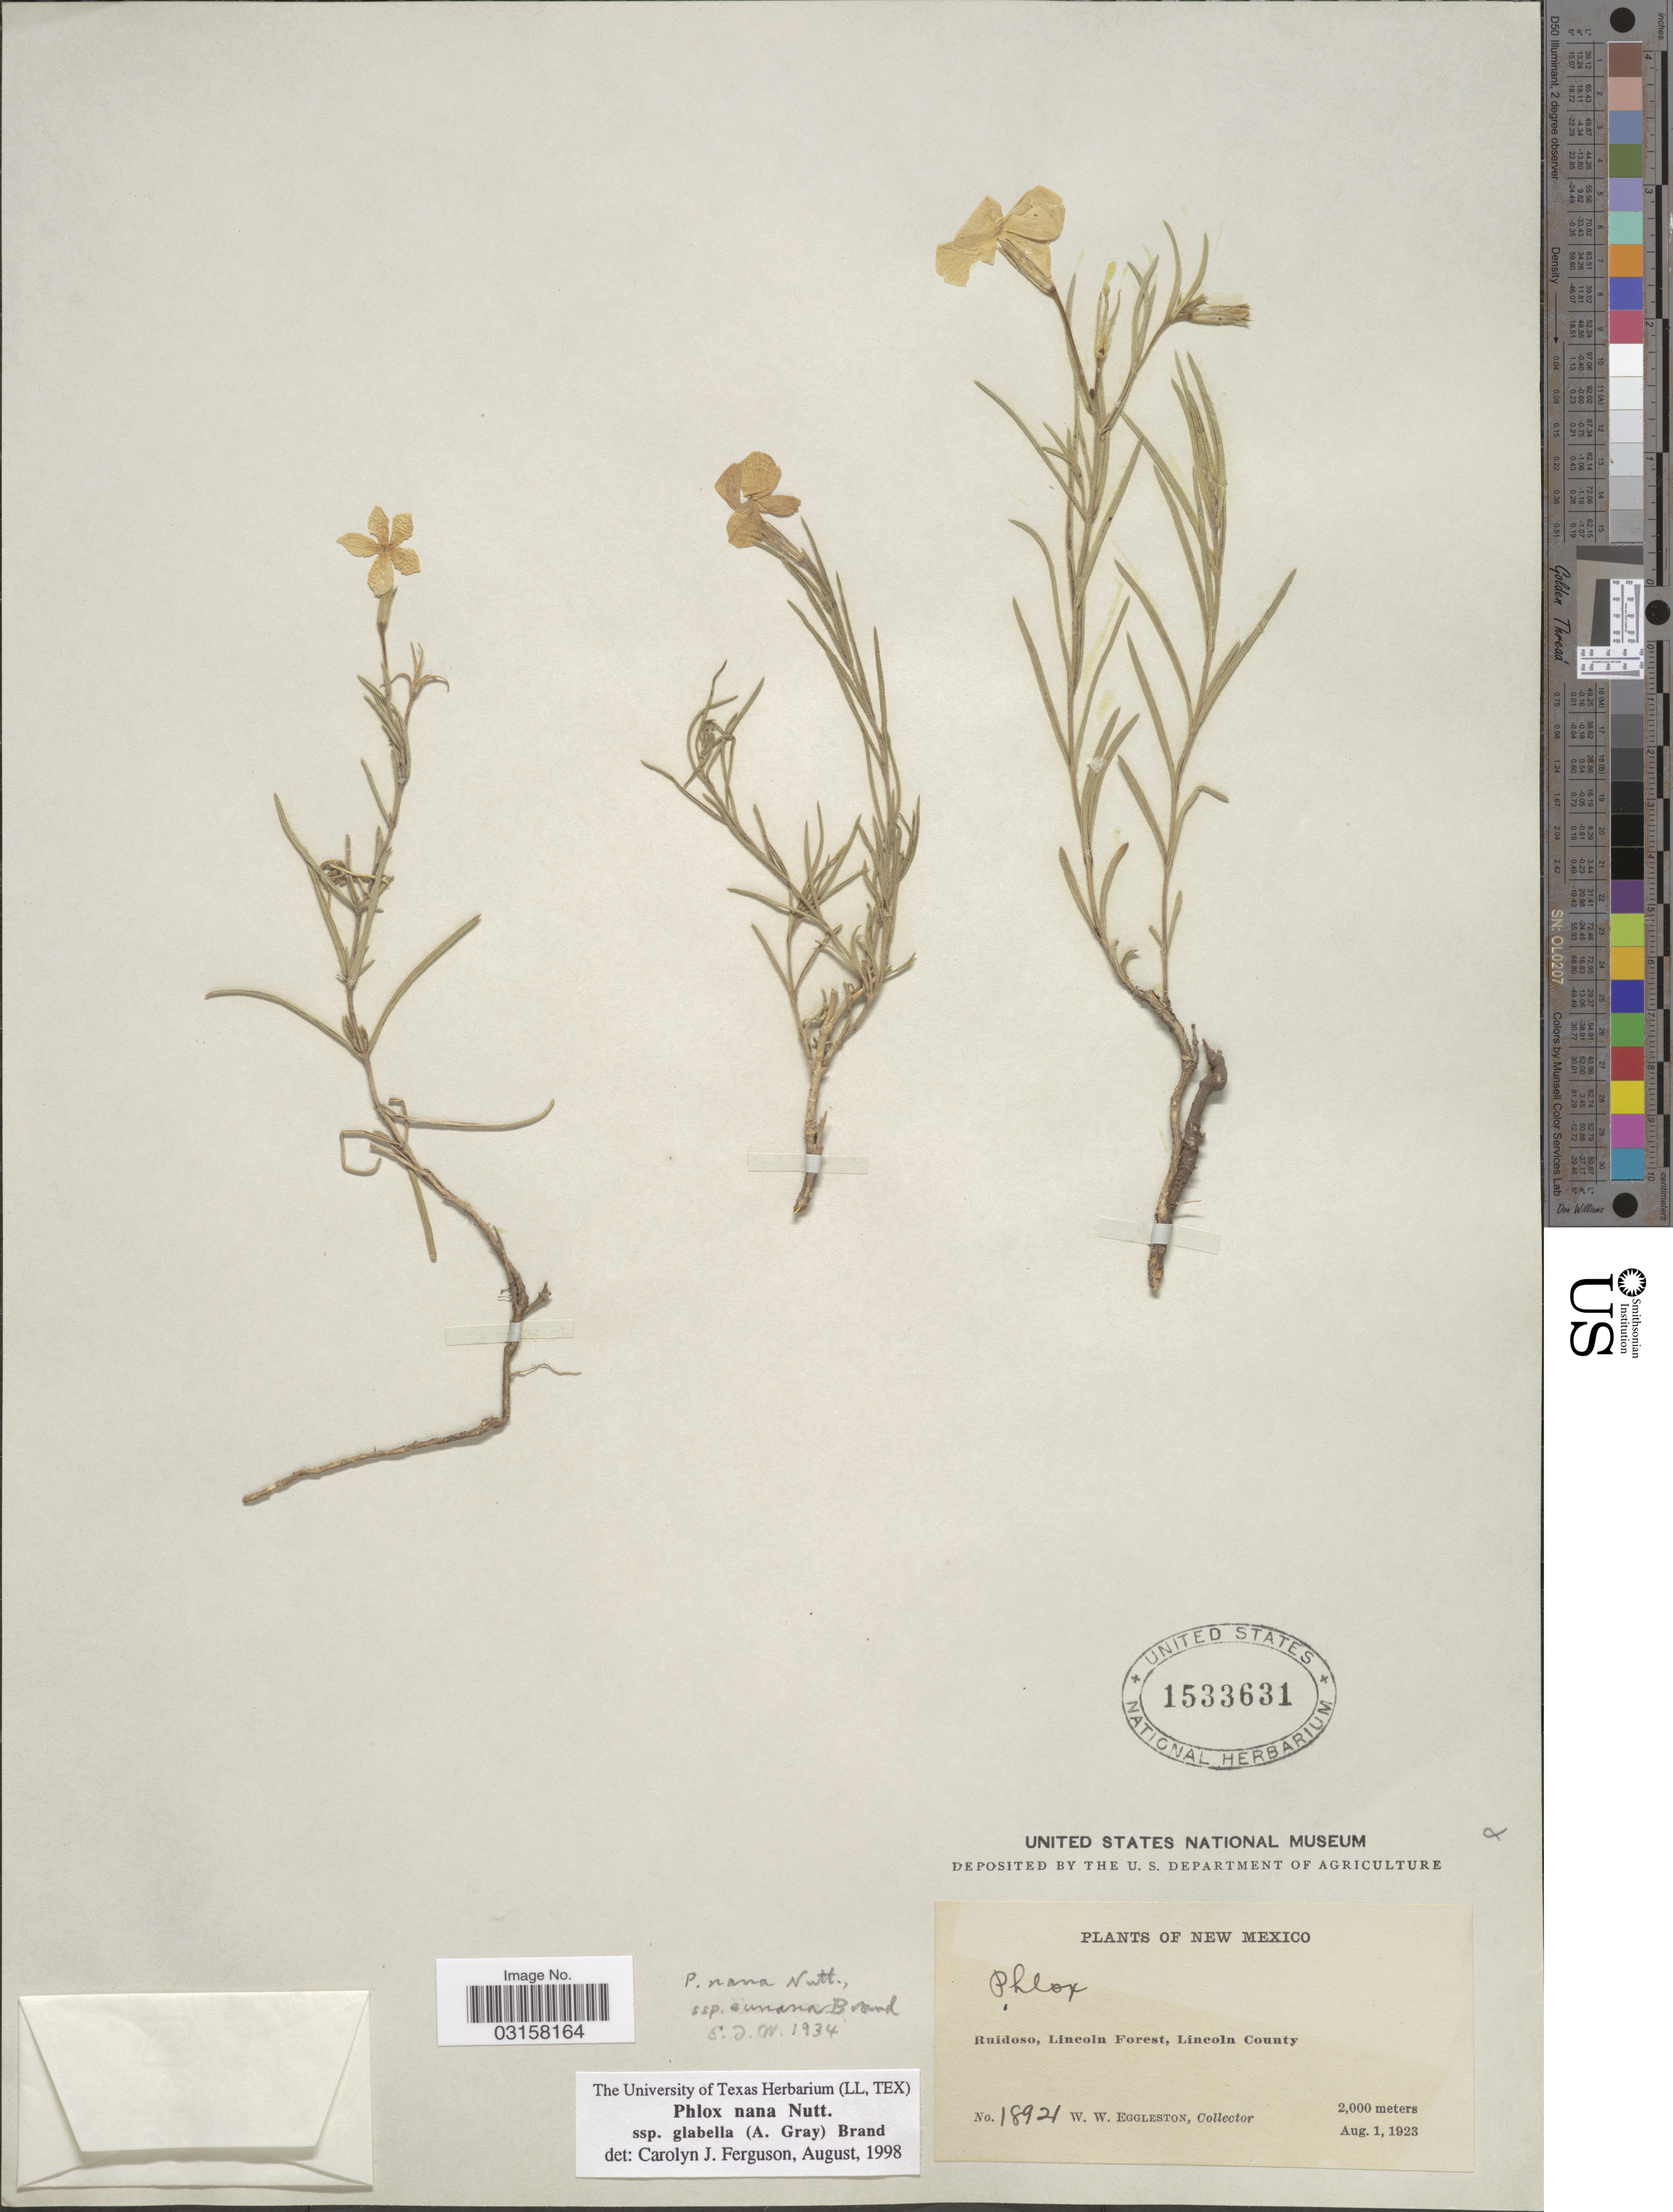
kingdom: Plantae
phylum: Tracheophyta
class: Magnoliopsida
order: Ericales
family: Polemoniaceae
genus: Phlox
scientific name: Phlox nana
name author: Nutt.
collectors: W. W. Eggleston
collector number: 18921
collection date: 1923-08-01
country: United States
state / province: New Mexico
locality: Ruidoso, Lincoln Forest, Lincoln County.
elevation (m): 2000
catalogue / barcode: US 1533631